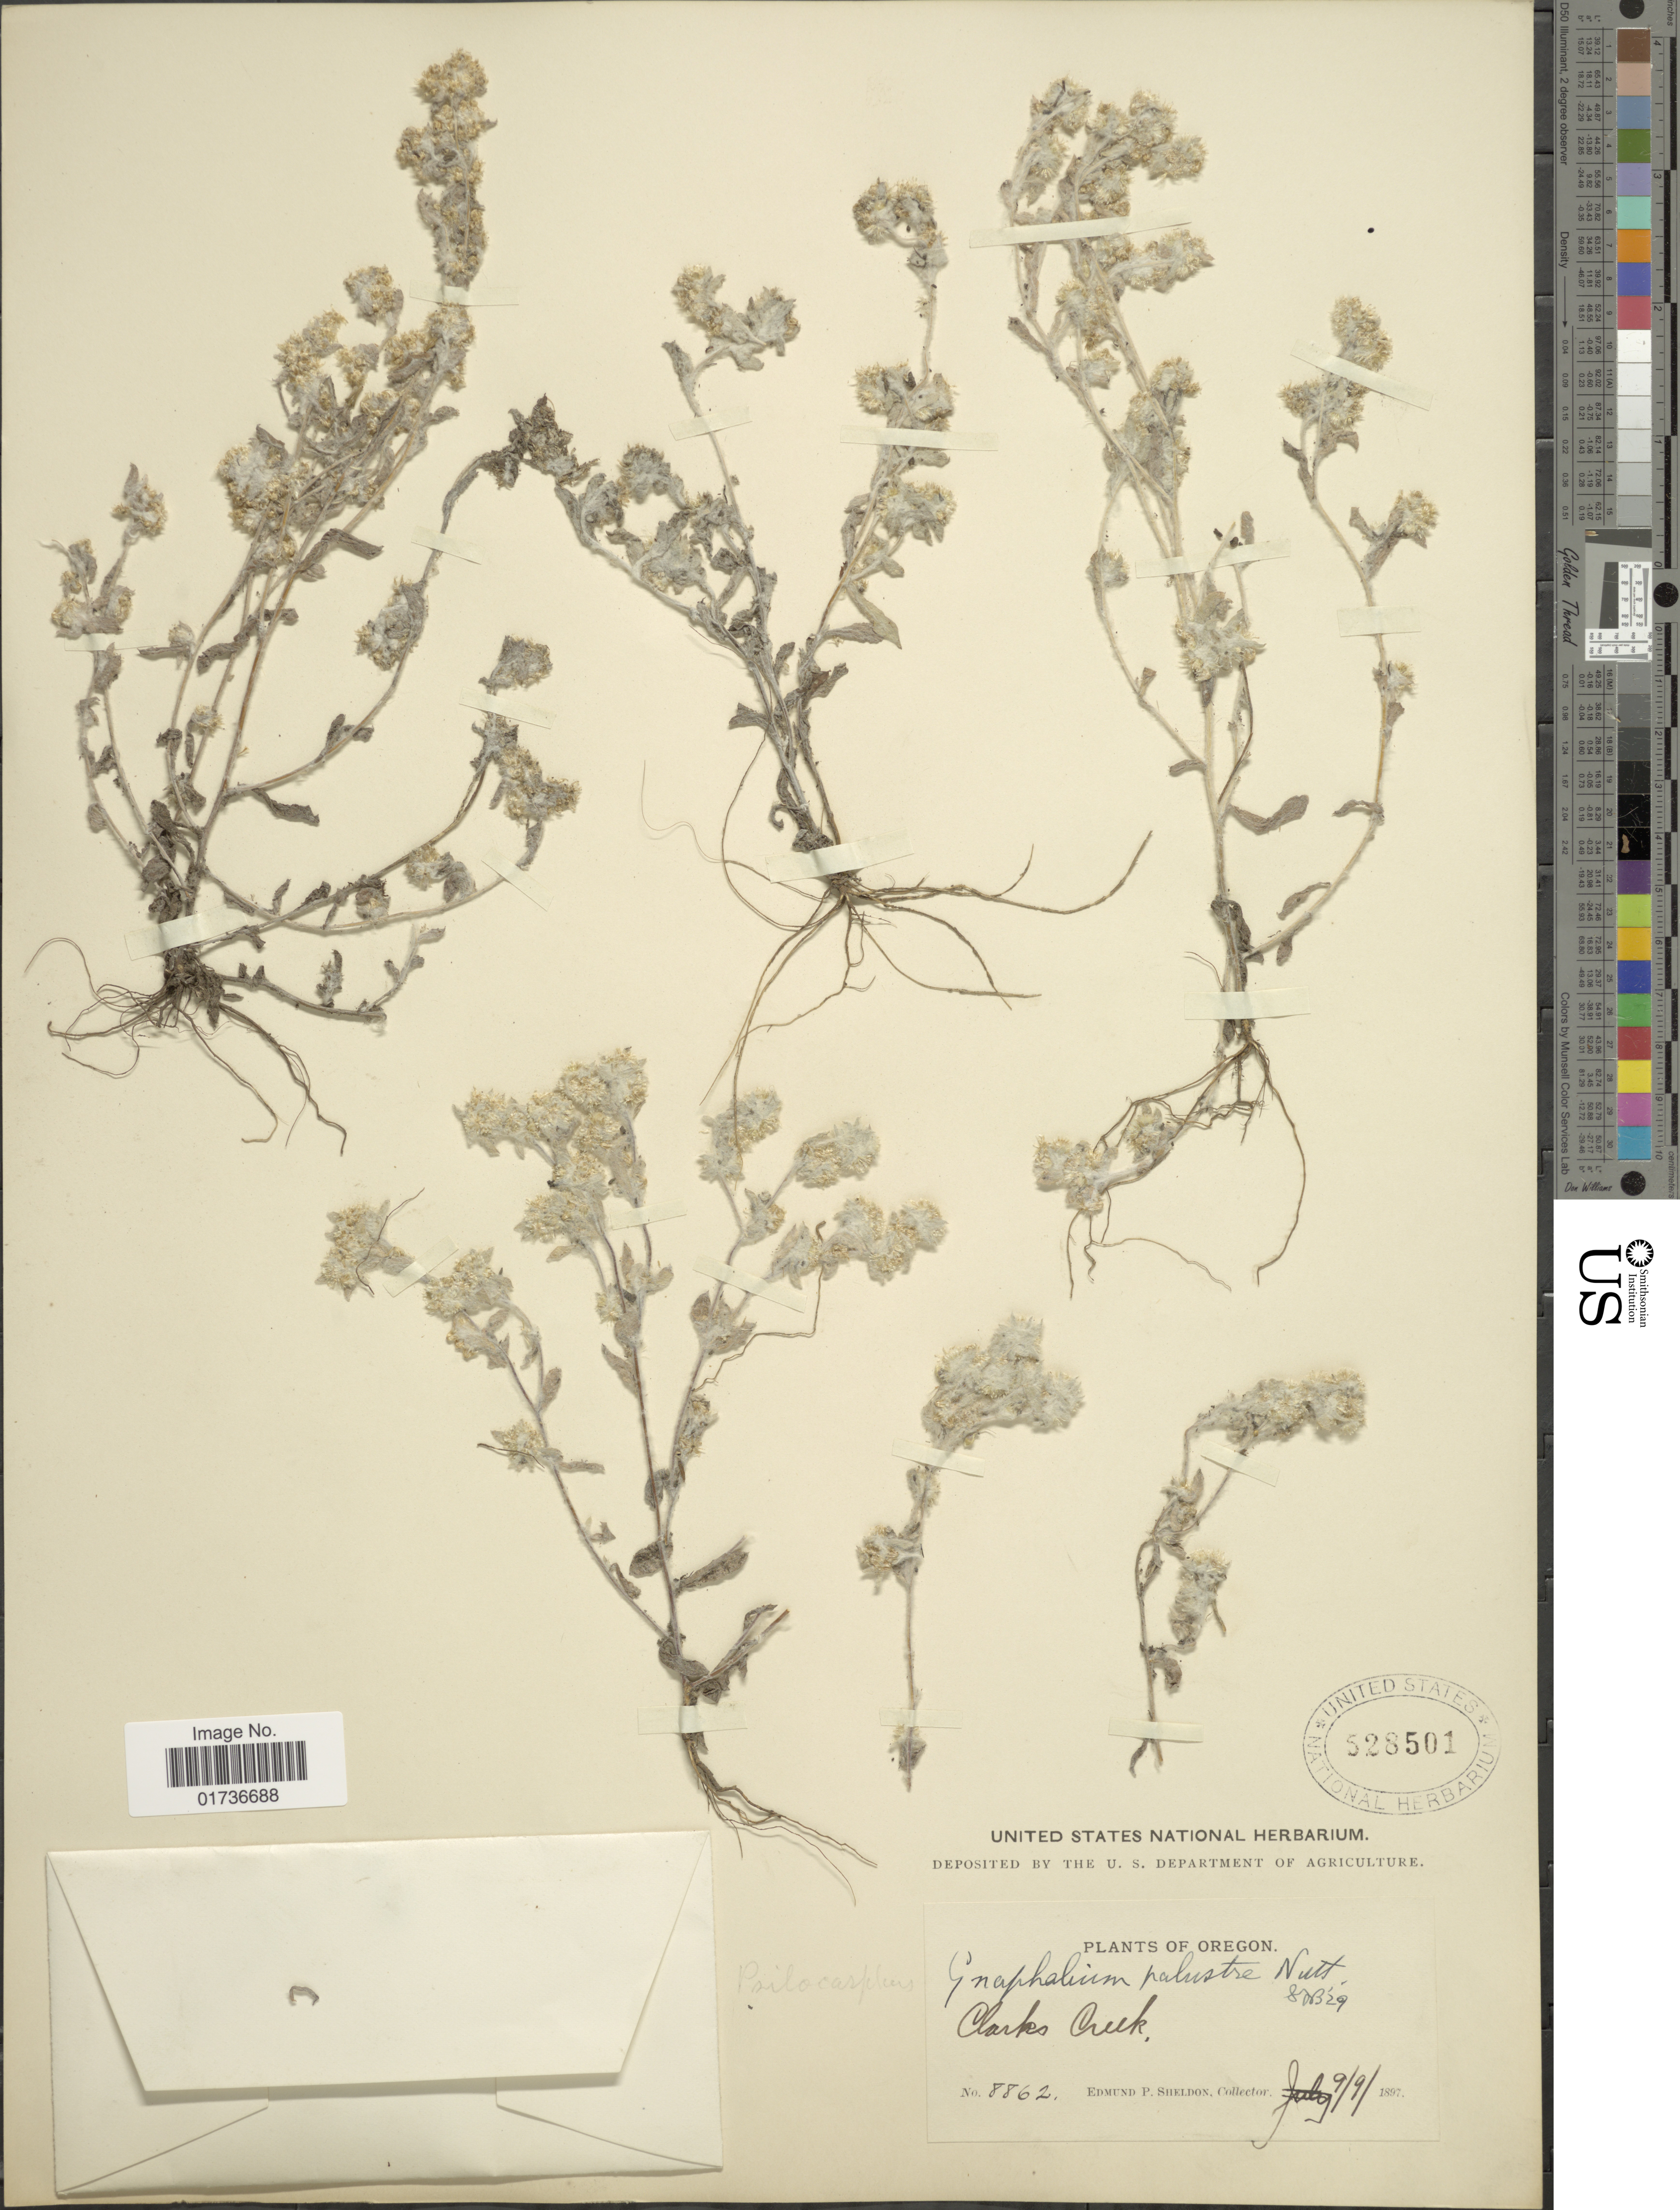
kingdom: Plantae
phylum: Tracheophyta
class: Magnoliopsida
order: Asterales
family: Asteraceae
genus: Gnaphalium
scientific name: Gnaphalium palustre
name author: Nutt.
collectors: E. P. Sheldon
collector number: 8862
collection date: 1897-09-09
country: United States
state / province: Oregon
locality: Clarks Creek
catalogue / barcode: US 528501